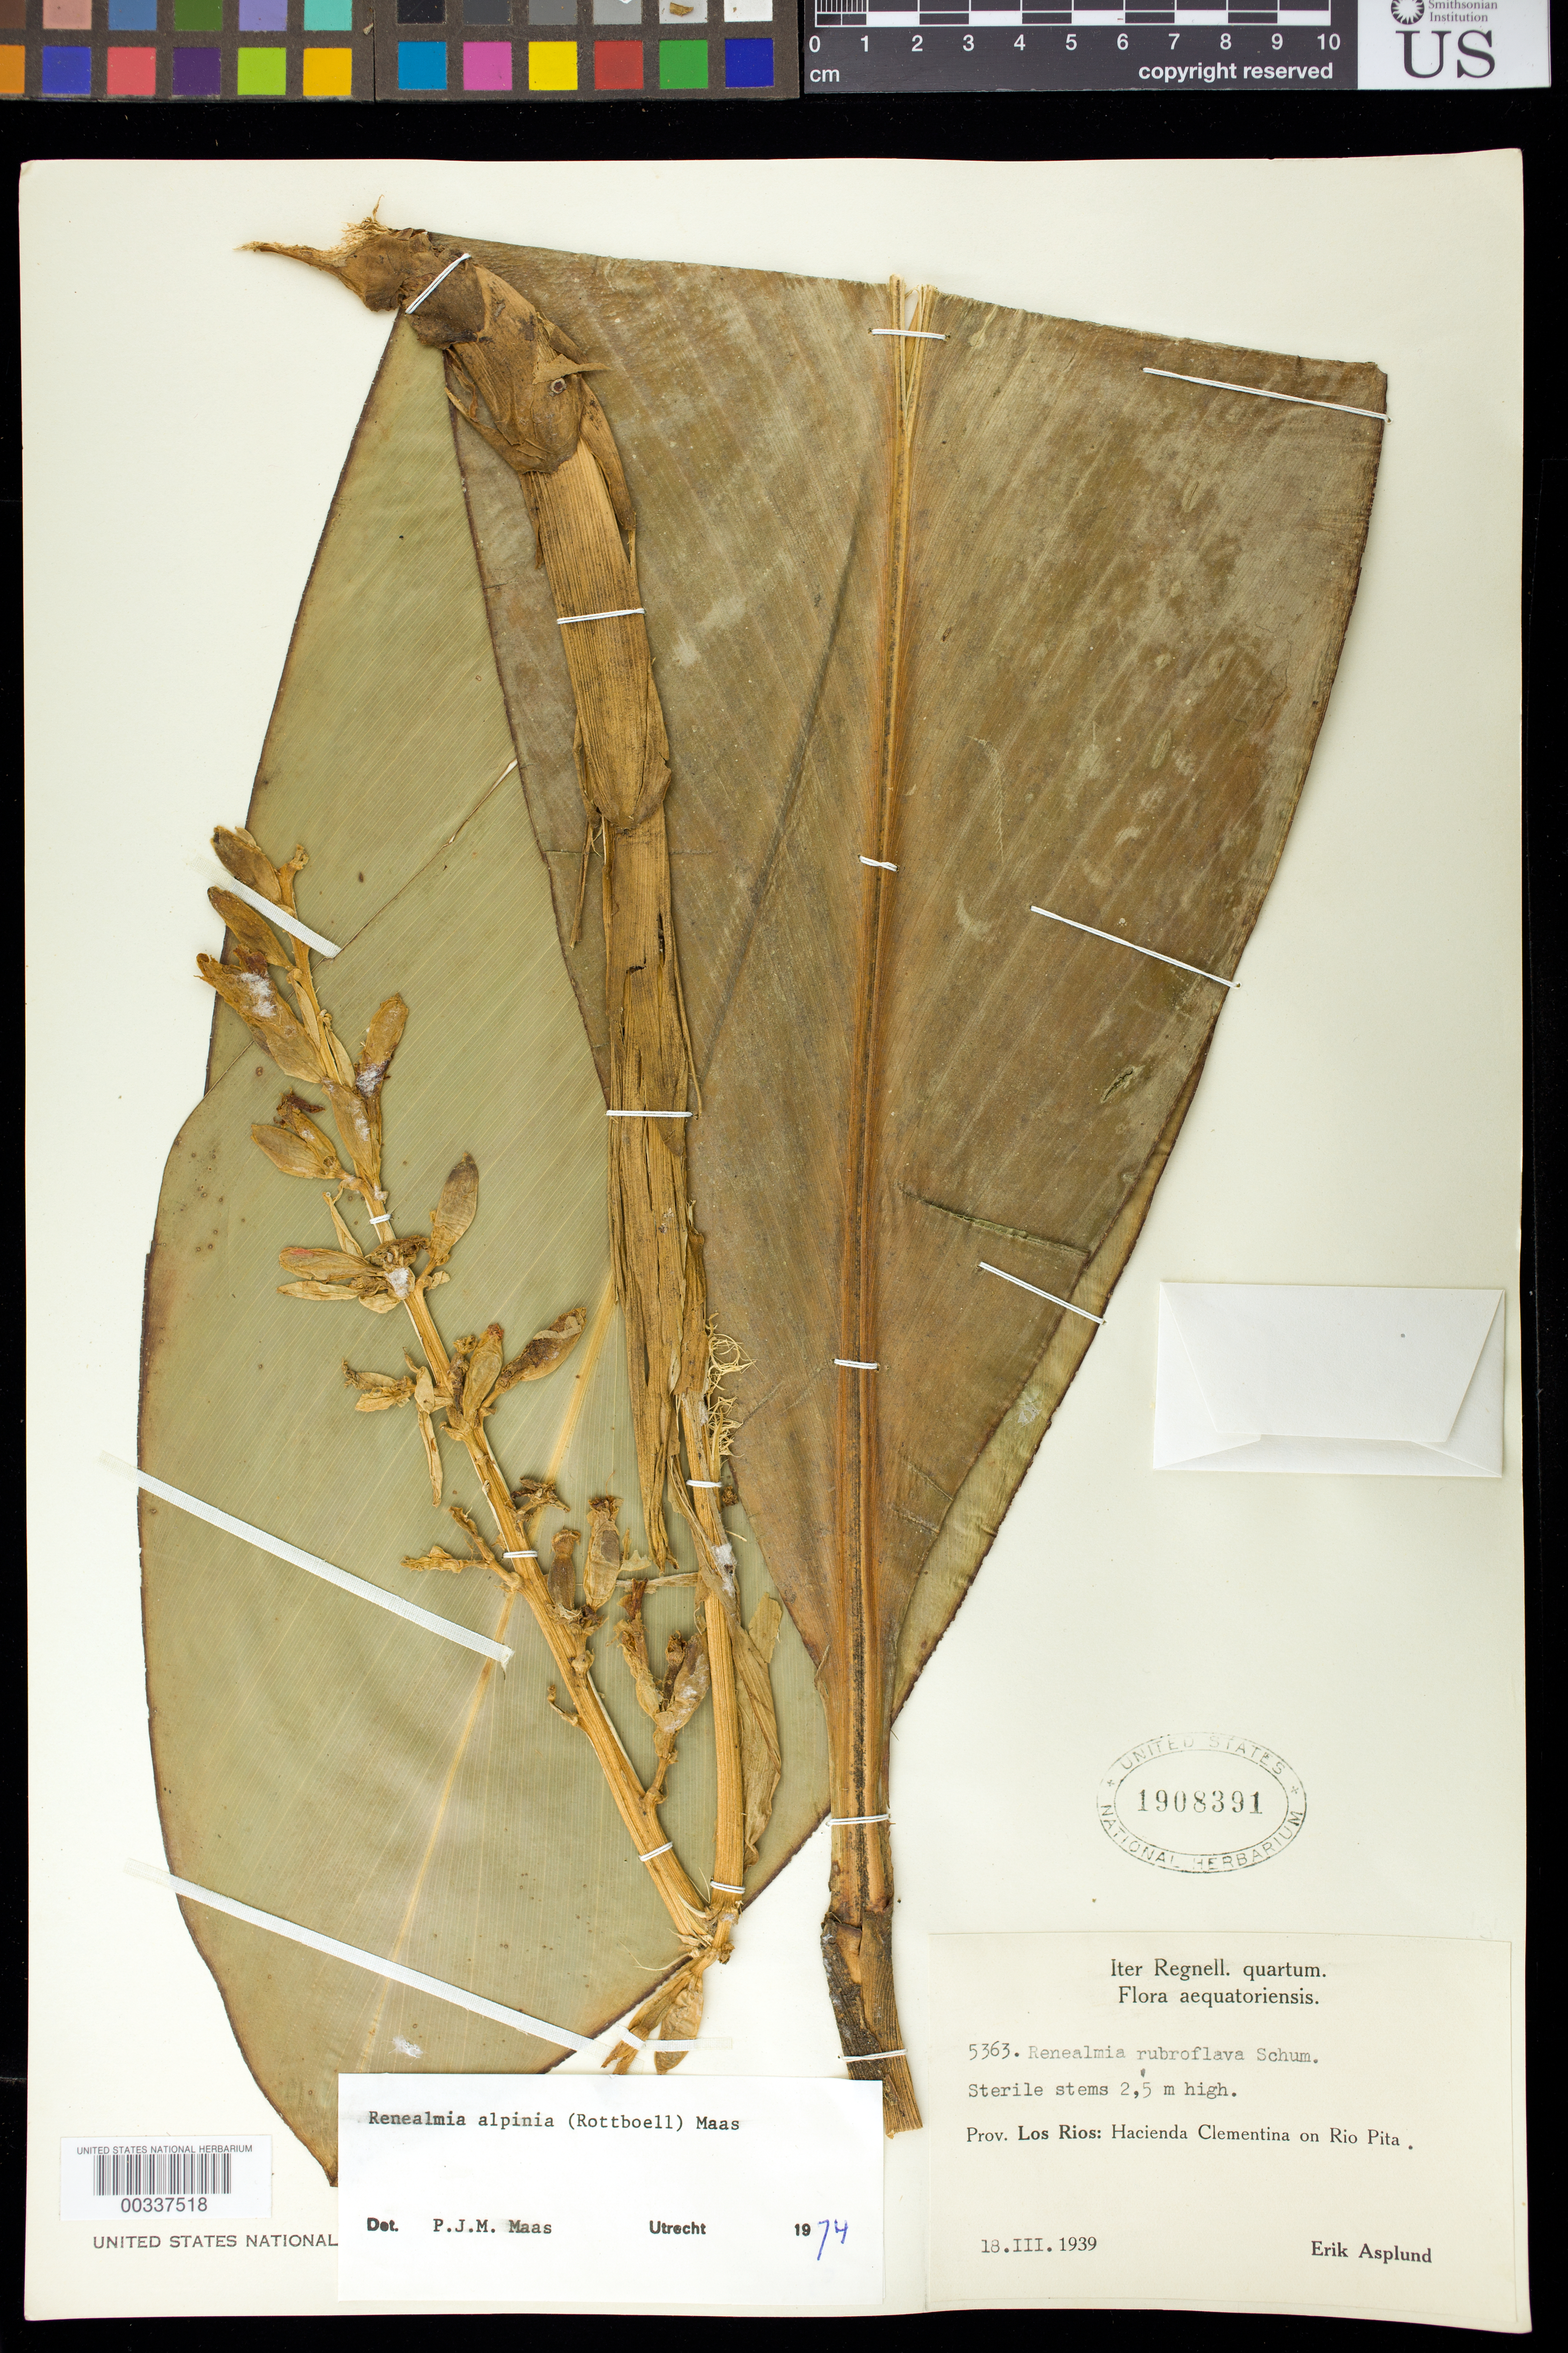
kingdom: Plantae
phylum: Tracheophyta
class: Liliopsida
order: Zingiberales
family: Zingiberaceae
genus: Renealmia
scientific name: Renealmia alpinia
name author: (Rottb.) Maas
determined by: Maas, Paul J. M.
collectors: E. Asplund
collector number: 5363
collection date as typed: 18 Mar 1939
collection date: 1939-03-18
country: Ecuador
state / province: Los Ríos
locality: Hacienda Clementina on Rio Pita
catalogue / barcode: US 1908391